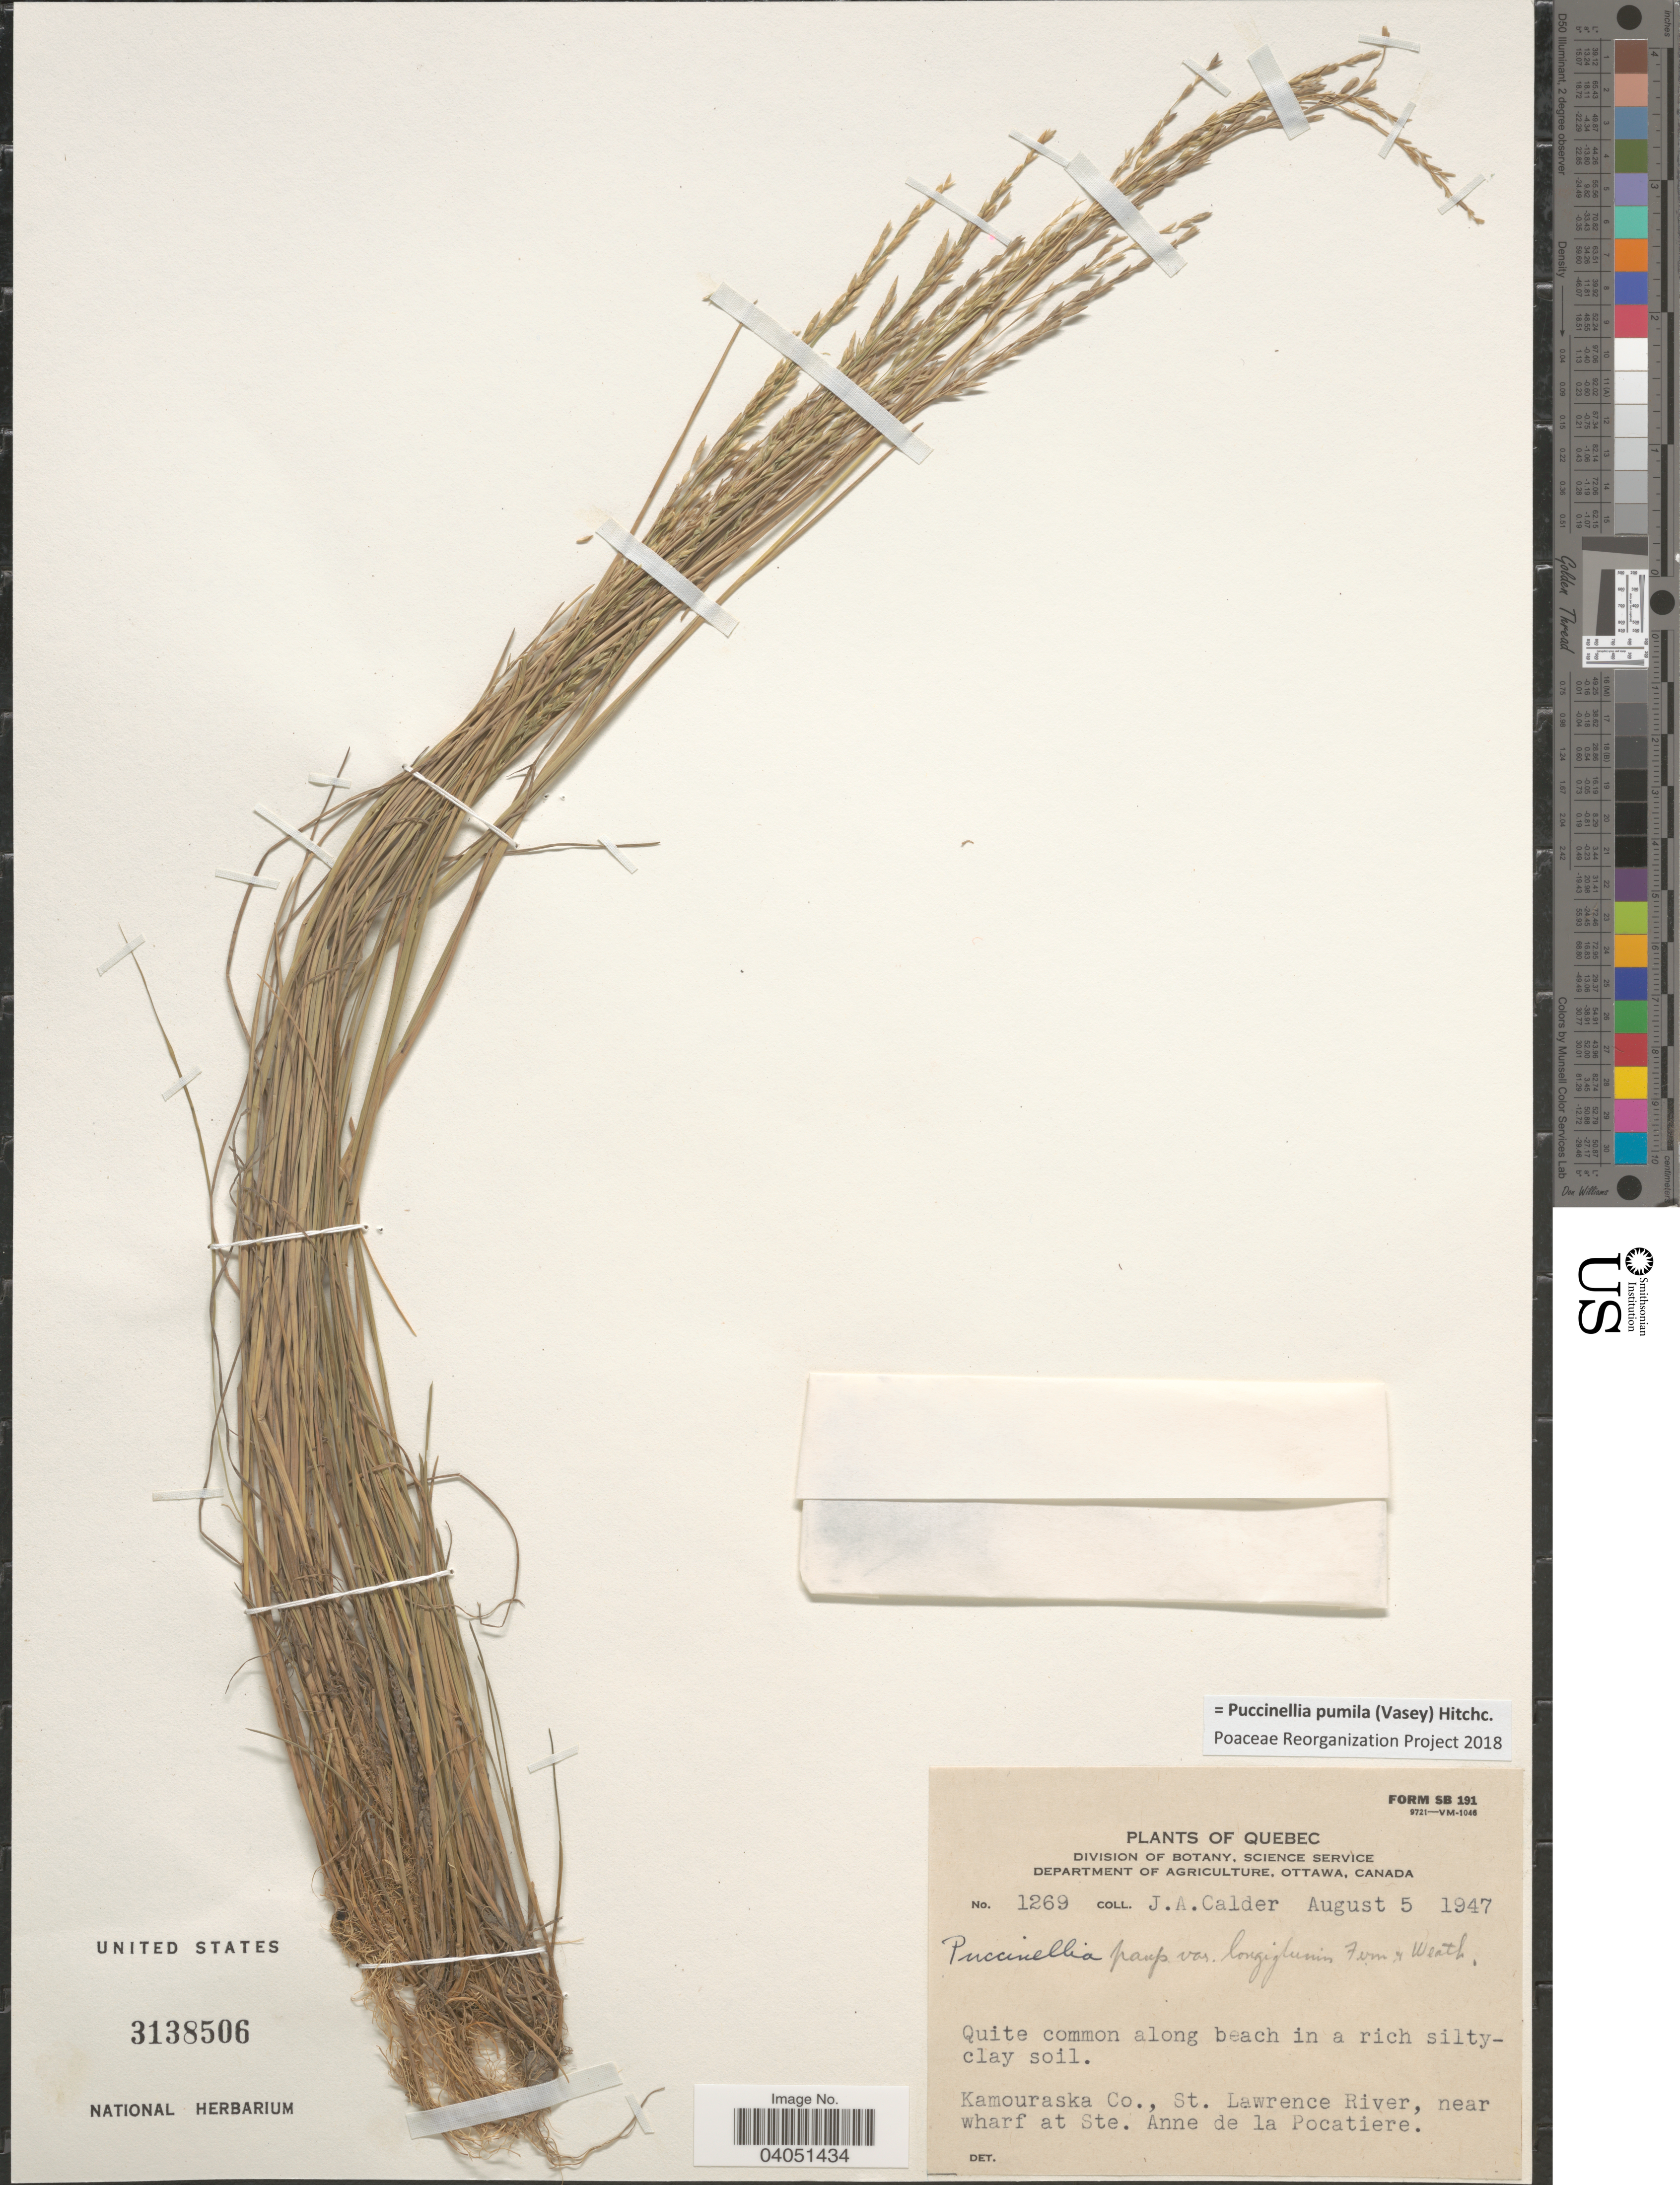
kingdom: Plantae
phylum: Tracheophyta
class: Liliopsida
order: Poales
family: Poaceae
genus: Puccinellia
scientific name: Puccinellia pumila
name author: (Vasey) Hitchc.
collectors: J. A. Calder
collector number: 1269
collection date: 1947-08-05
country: Canada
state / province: Quebec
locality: Kamouraska Co., St. Lawrence River, near wharf at Ste. Anne de la Pocatiere.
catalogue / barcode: US 3138506